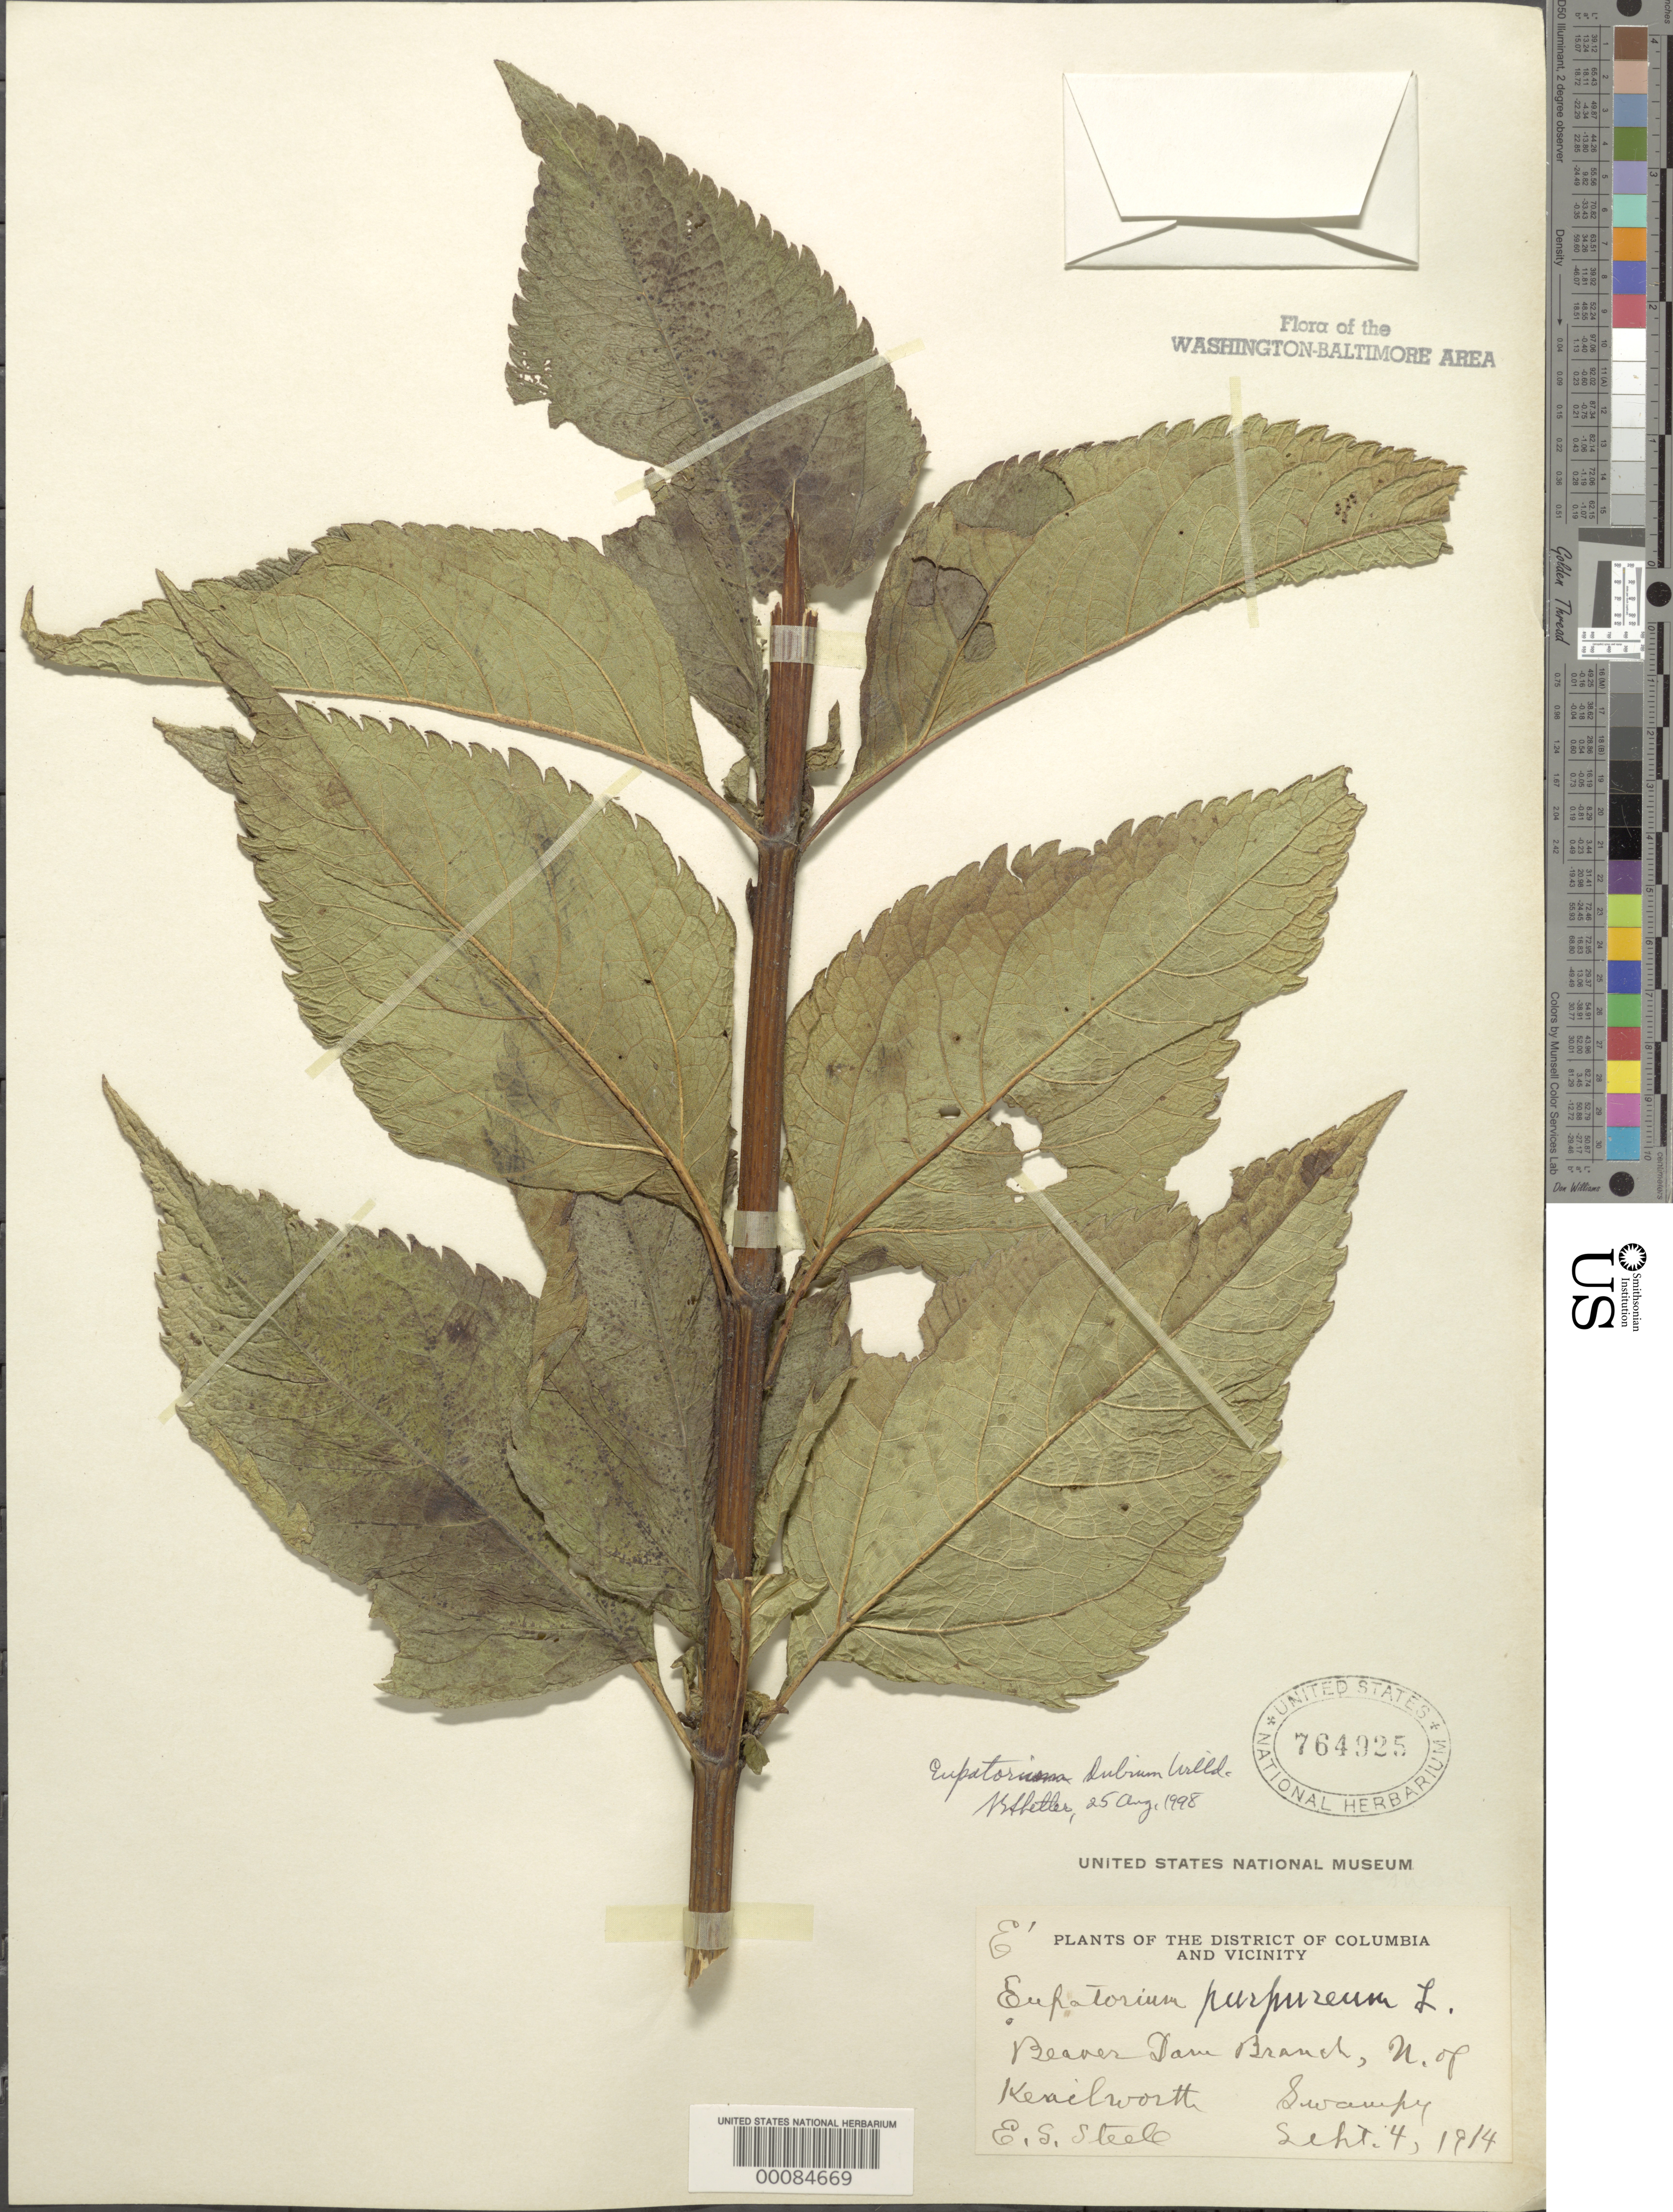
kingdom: Plantae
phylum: Tracheophyta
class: Magnoliopsida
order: Asterales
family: Asteraceae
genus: Eupatorium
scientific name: Eupatorium dubium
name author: Willd. ex Poir.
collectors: E. Steele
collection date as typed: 04 Sep 1914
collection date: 1914-09-04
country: United States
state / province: Maryland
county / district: Prince George's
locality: Beaver Dam Branch, north of Kenilworth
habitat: Swampy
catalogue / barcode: US 764925